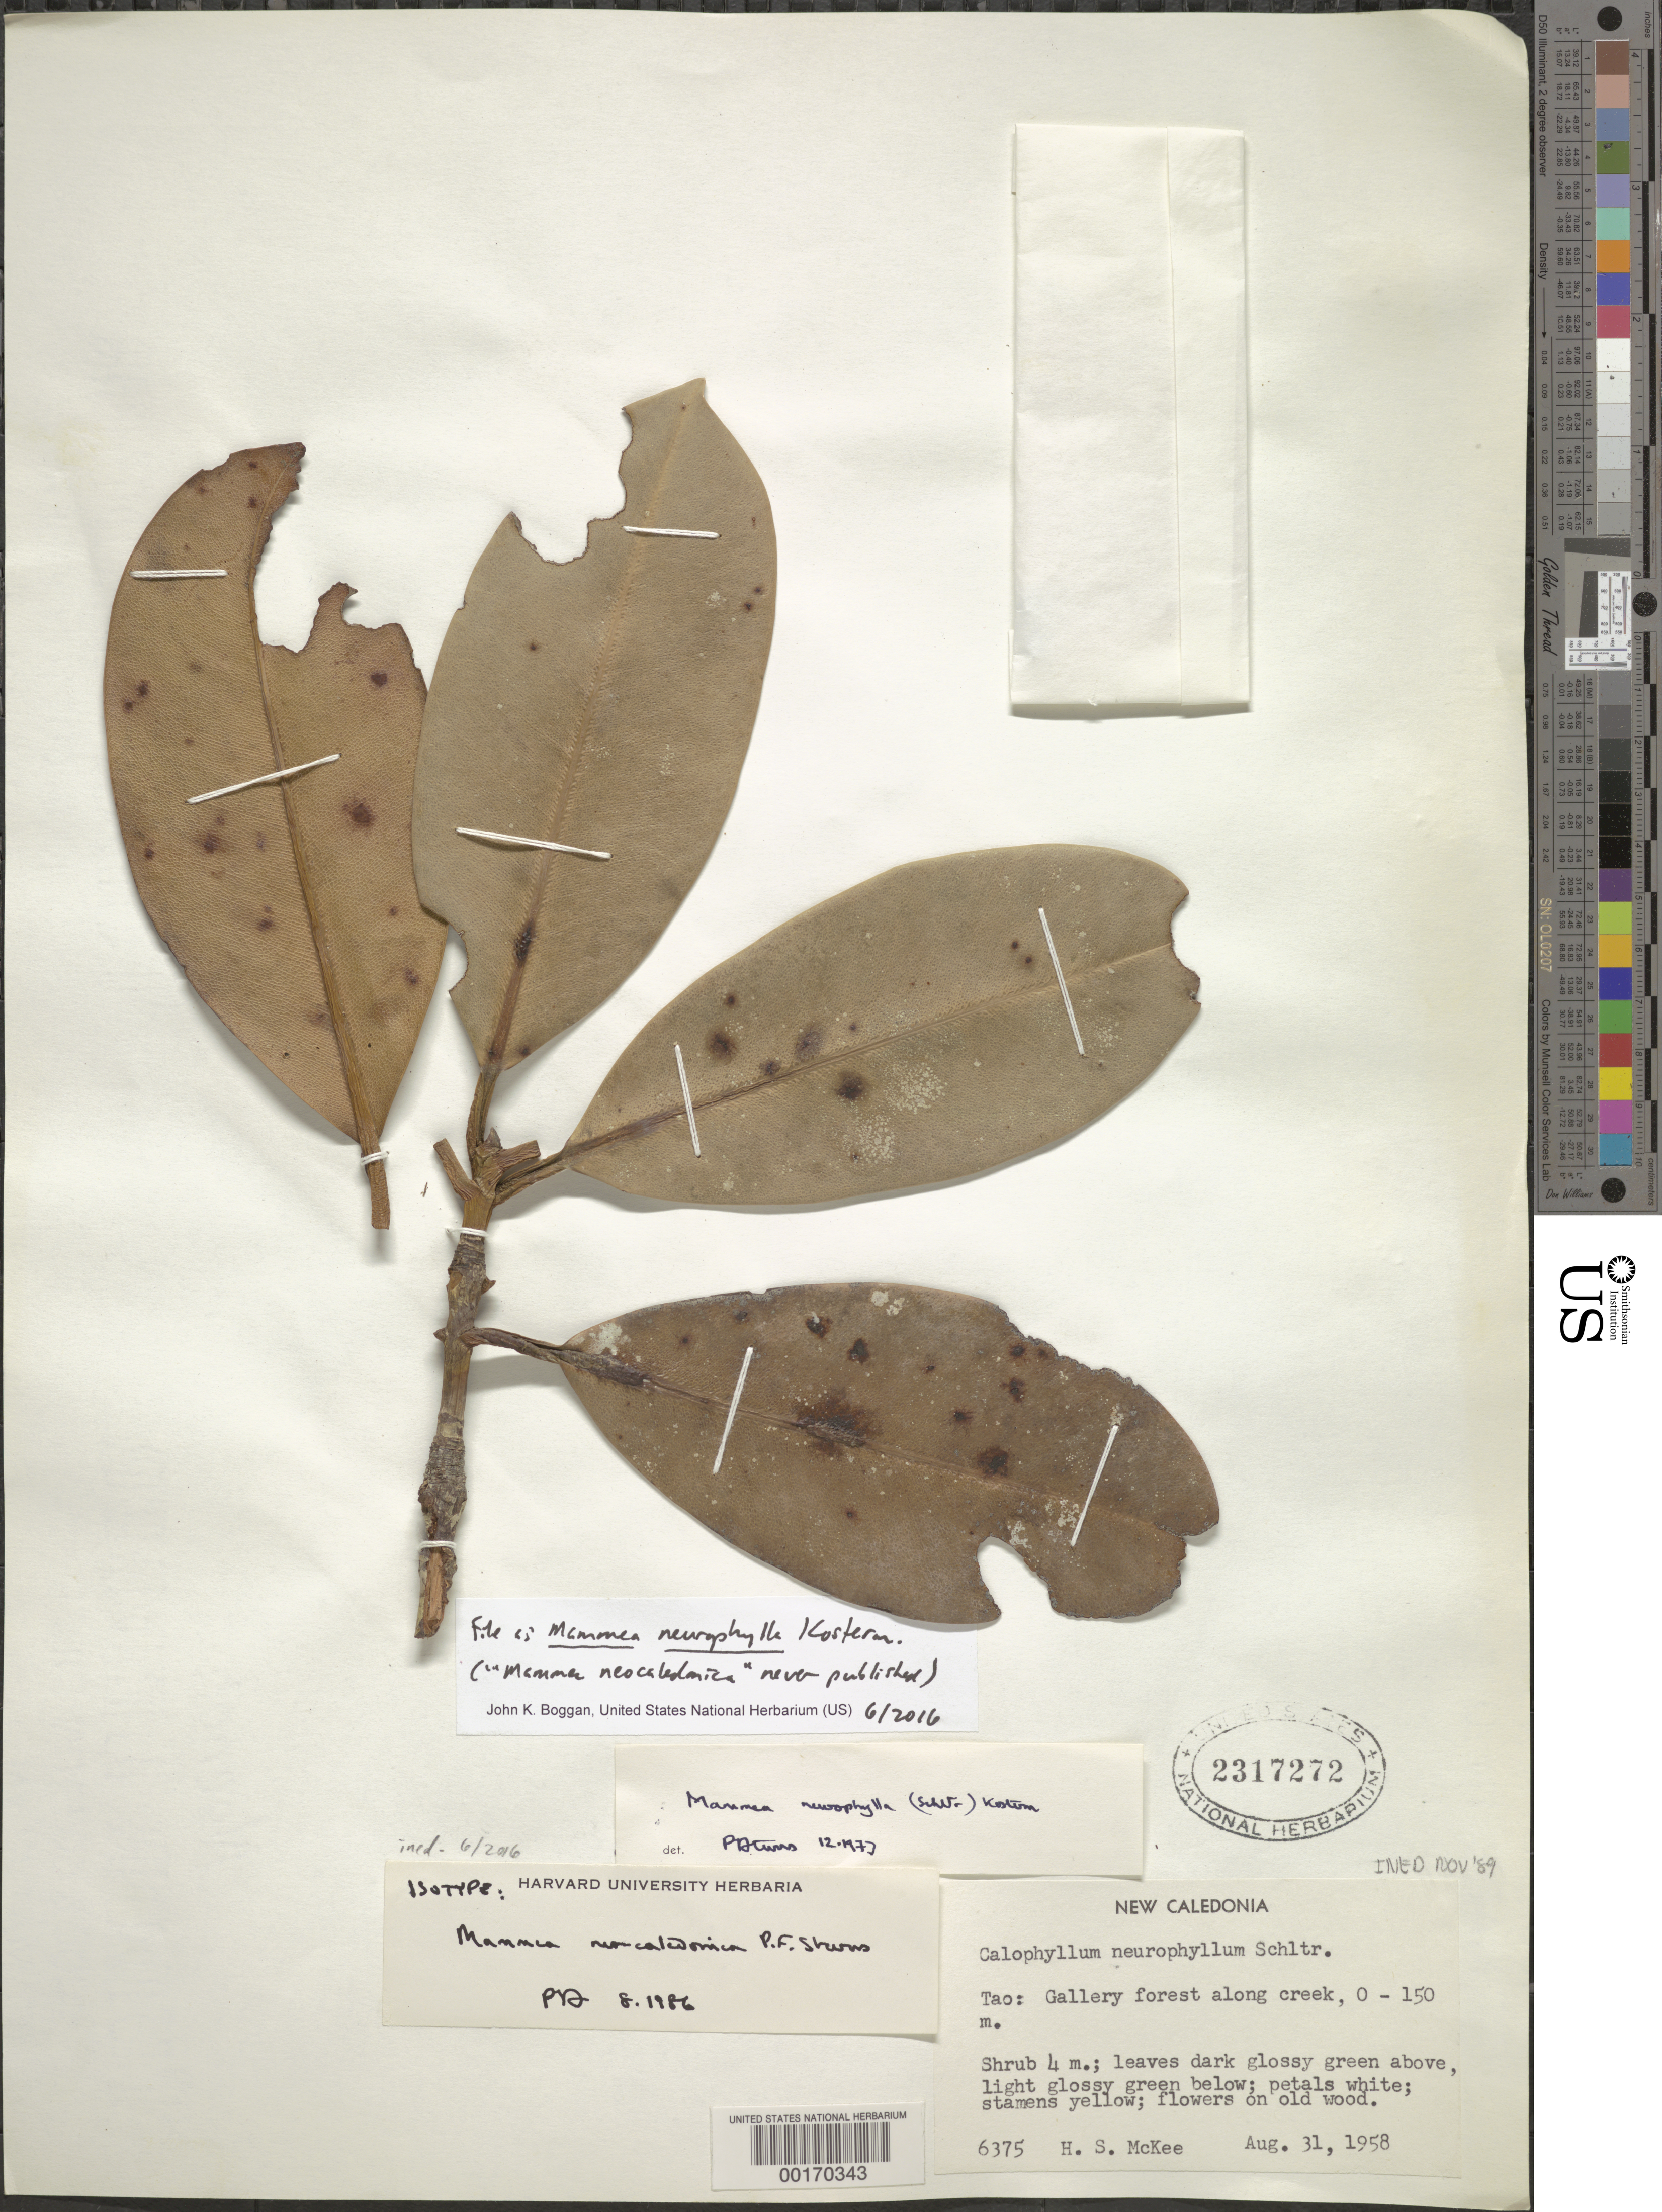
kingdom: Plantae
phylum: Tracheophyta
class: Magnoliopsida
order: Malpighiales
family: Calophyllaceae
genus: Mammea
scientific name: Mammea neurophylla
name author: Kosterm.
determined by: Stevens, P. F.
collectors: H. S. McKee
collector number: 6375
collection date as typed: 31 Aug 1958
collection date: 1958-08-31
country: New Caledonia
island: New Caledonia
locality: Tao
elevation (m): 0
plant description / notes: Specimen annotated by P.F. Stevens (1986) as isotype of Mammea neo-caledonica P.F. Stevens [ined. name, still unpublished as of June 2016]; specimen re-filed in main herbarium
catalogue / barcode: US 2317272